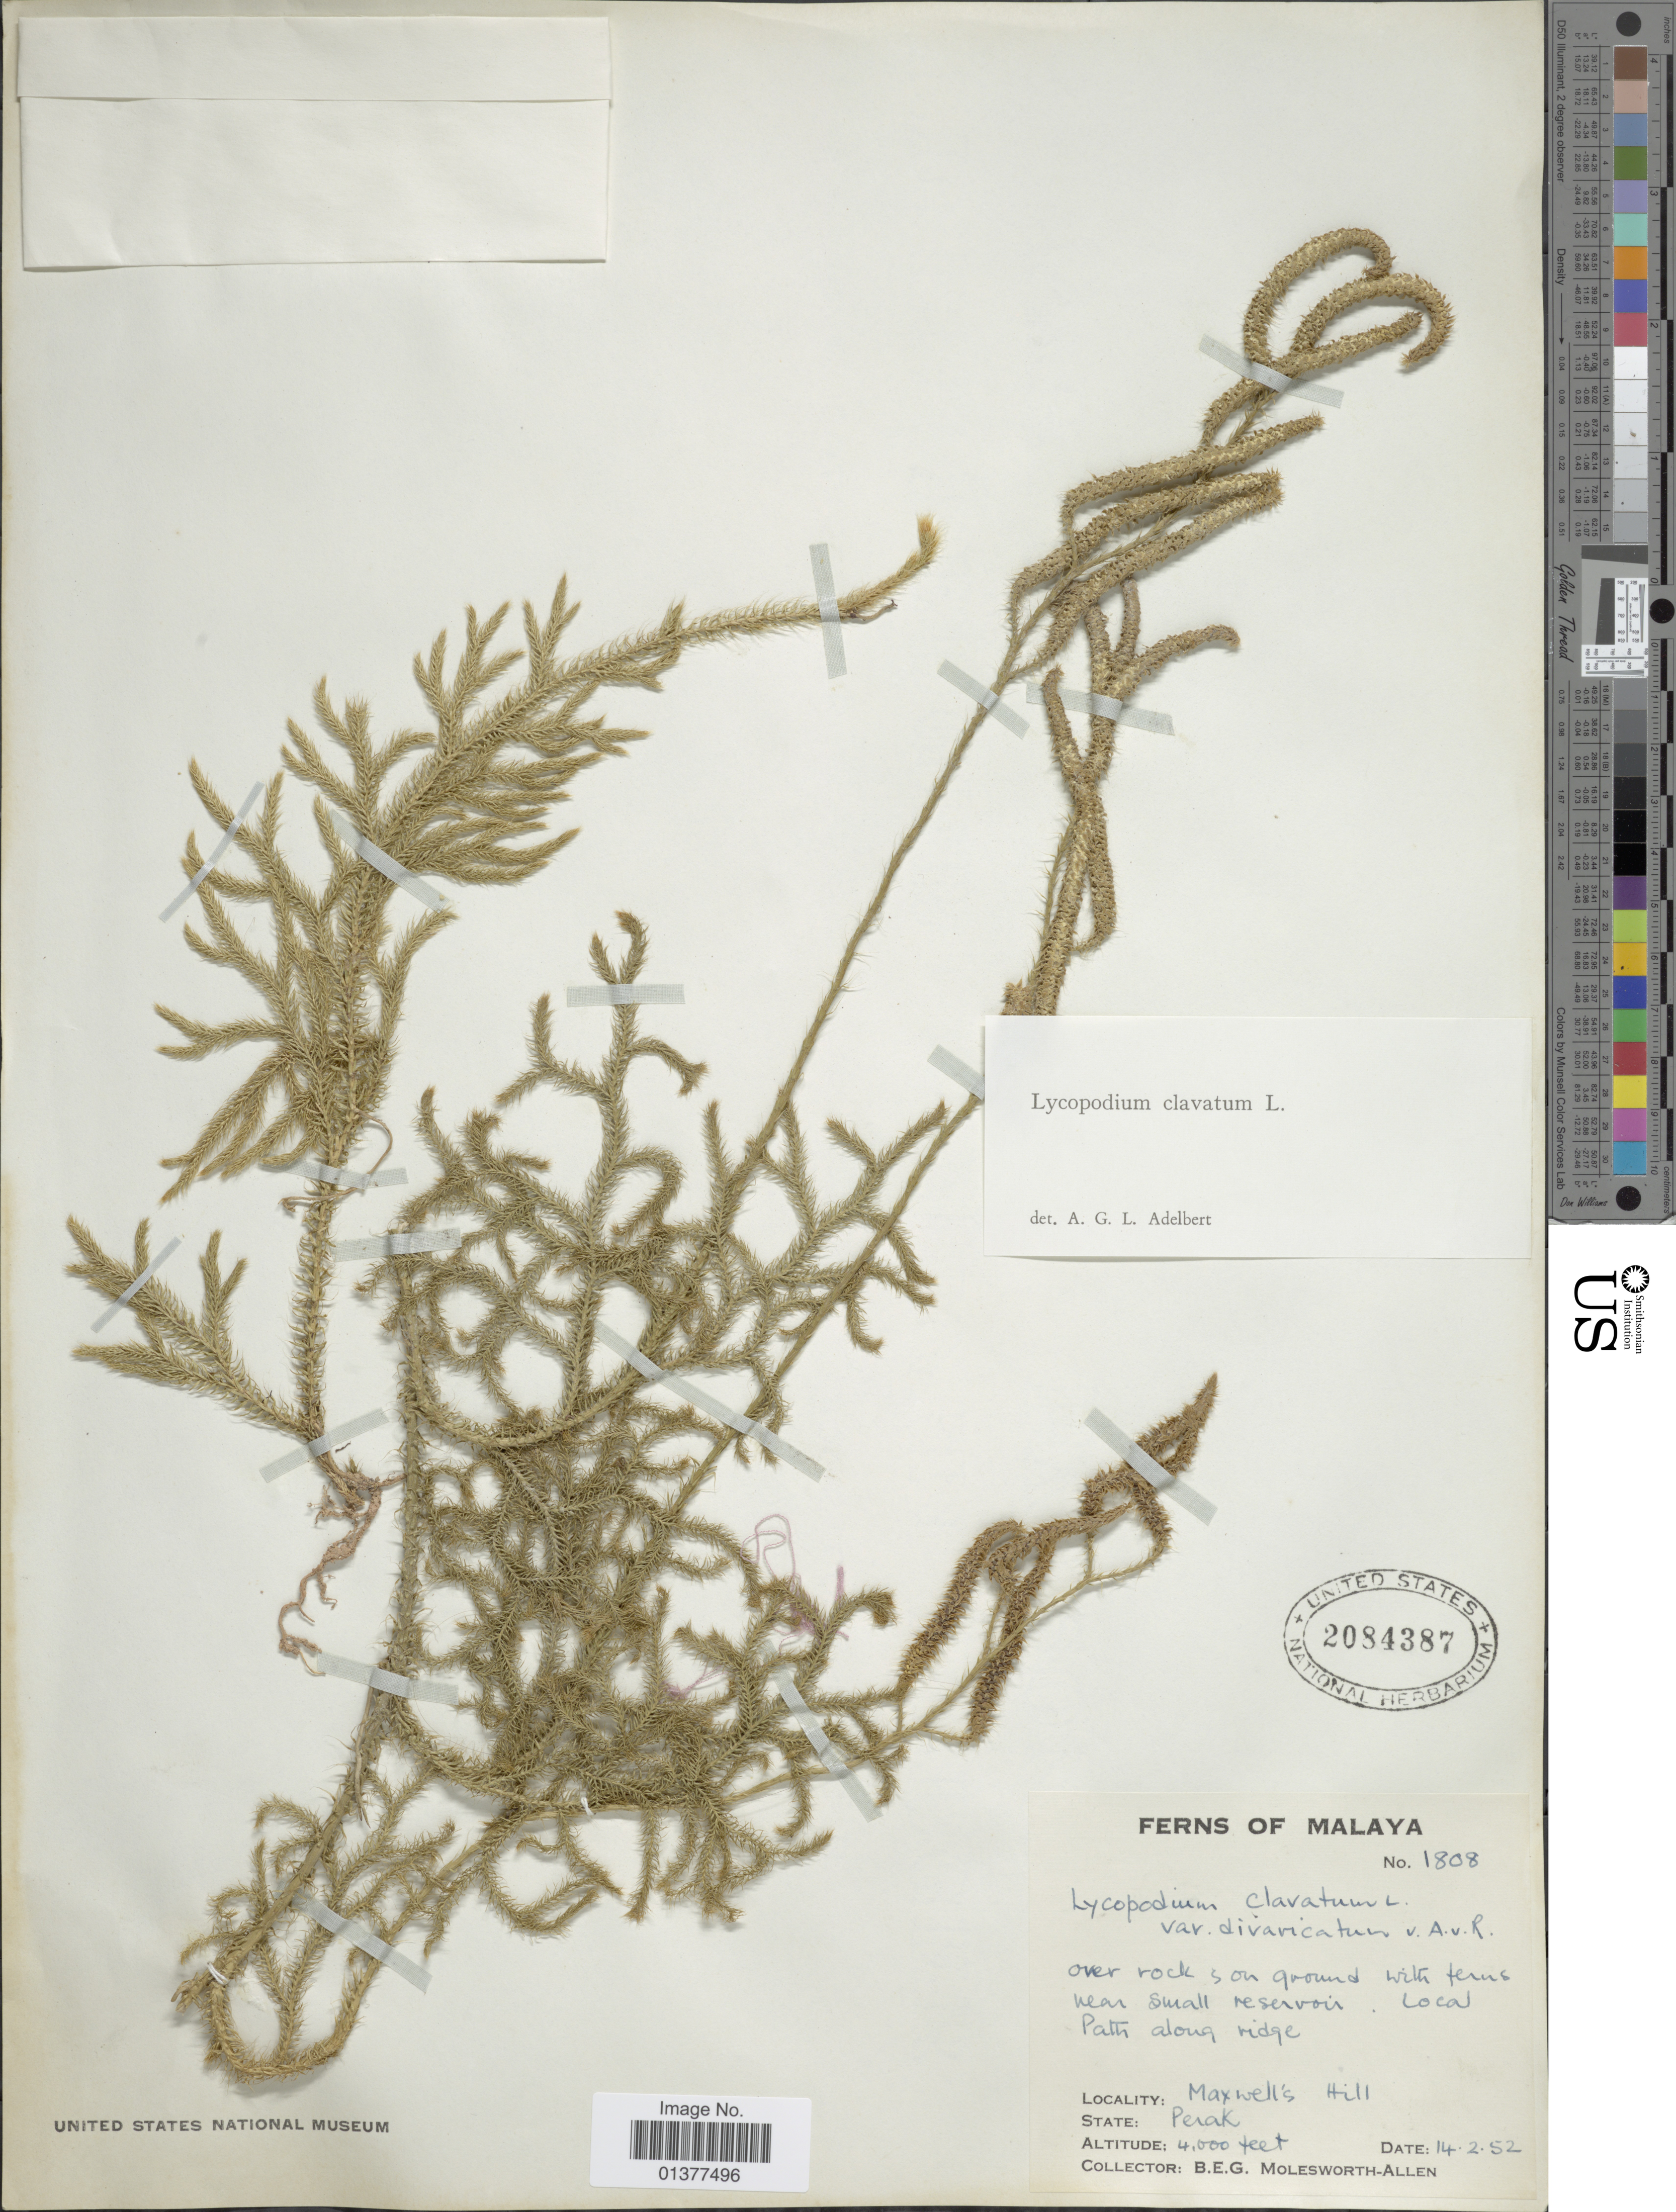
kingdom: Plantae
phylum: Tracheophyta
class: Lycopodiopsida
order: Lycopodiales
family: Lycopodiaceae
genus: Lycopodium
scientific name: Lycopodium clavatum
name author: L.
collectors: B. E. G. Molesworth-Allen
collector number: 1808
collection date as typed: Transcribed d/m/y: 14/2/52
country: Malaysia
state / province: Perak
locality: Over rock S on ground with ferns near small reservoir, Maxwell's Hill.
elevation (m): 1219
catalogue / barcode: US 2084387